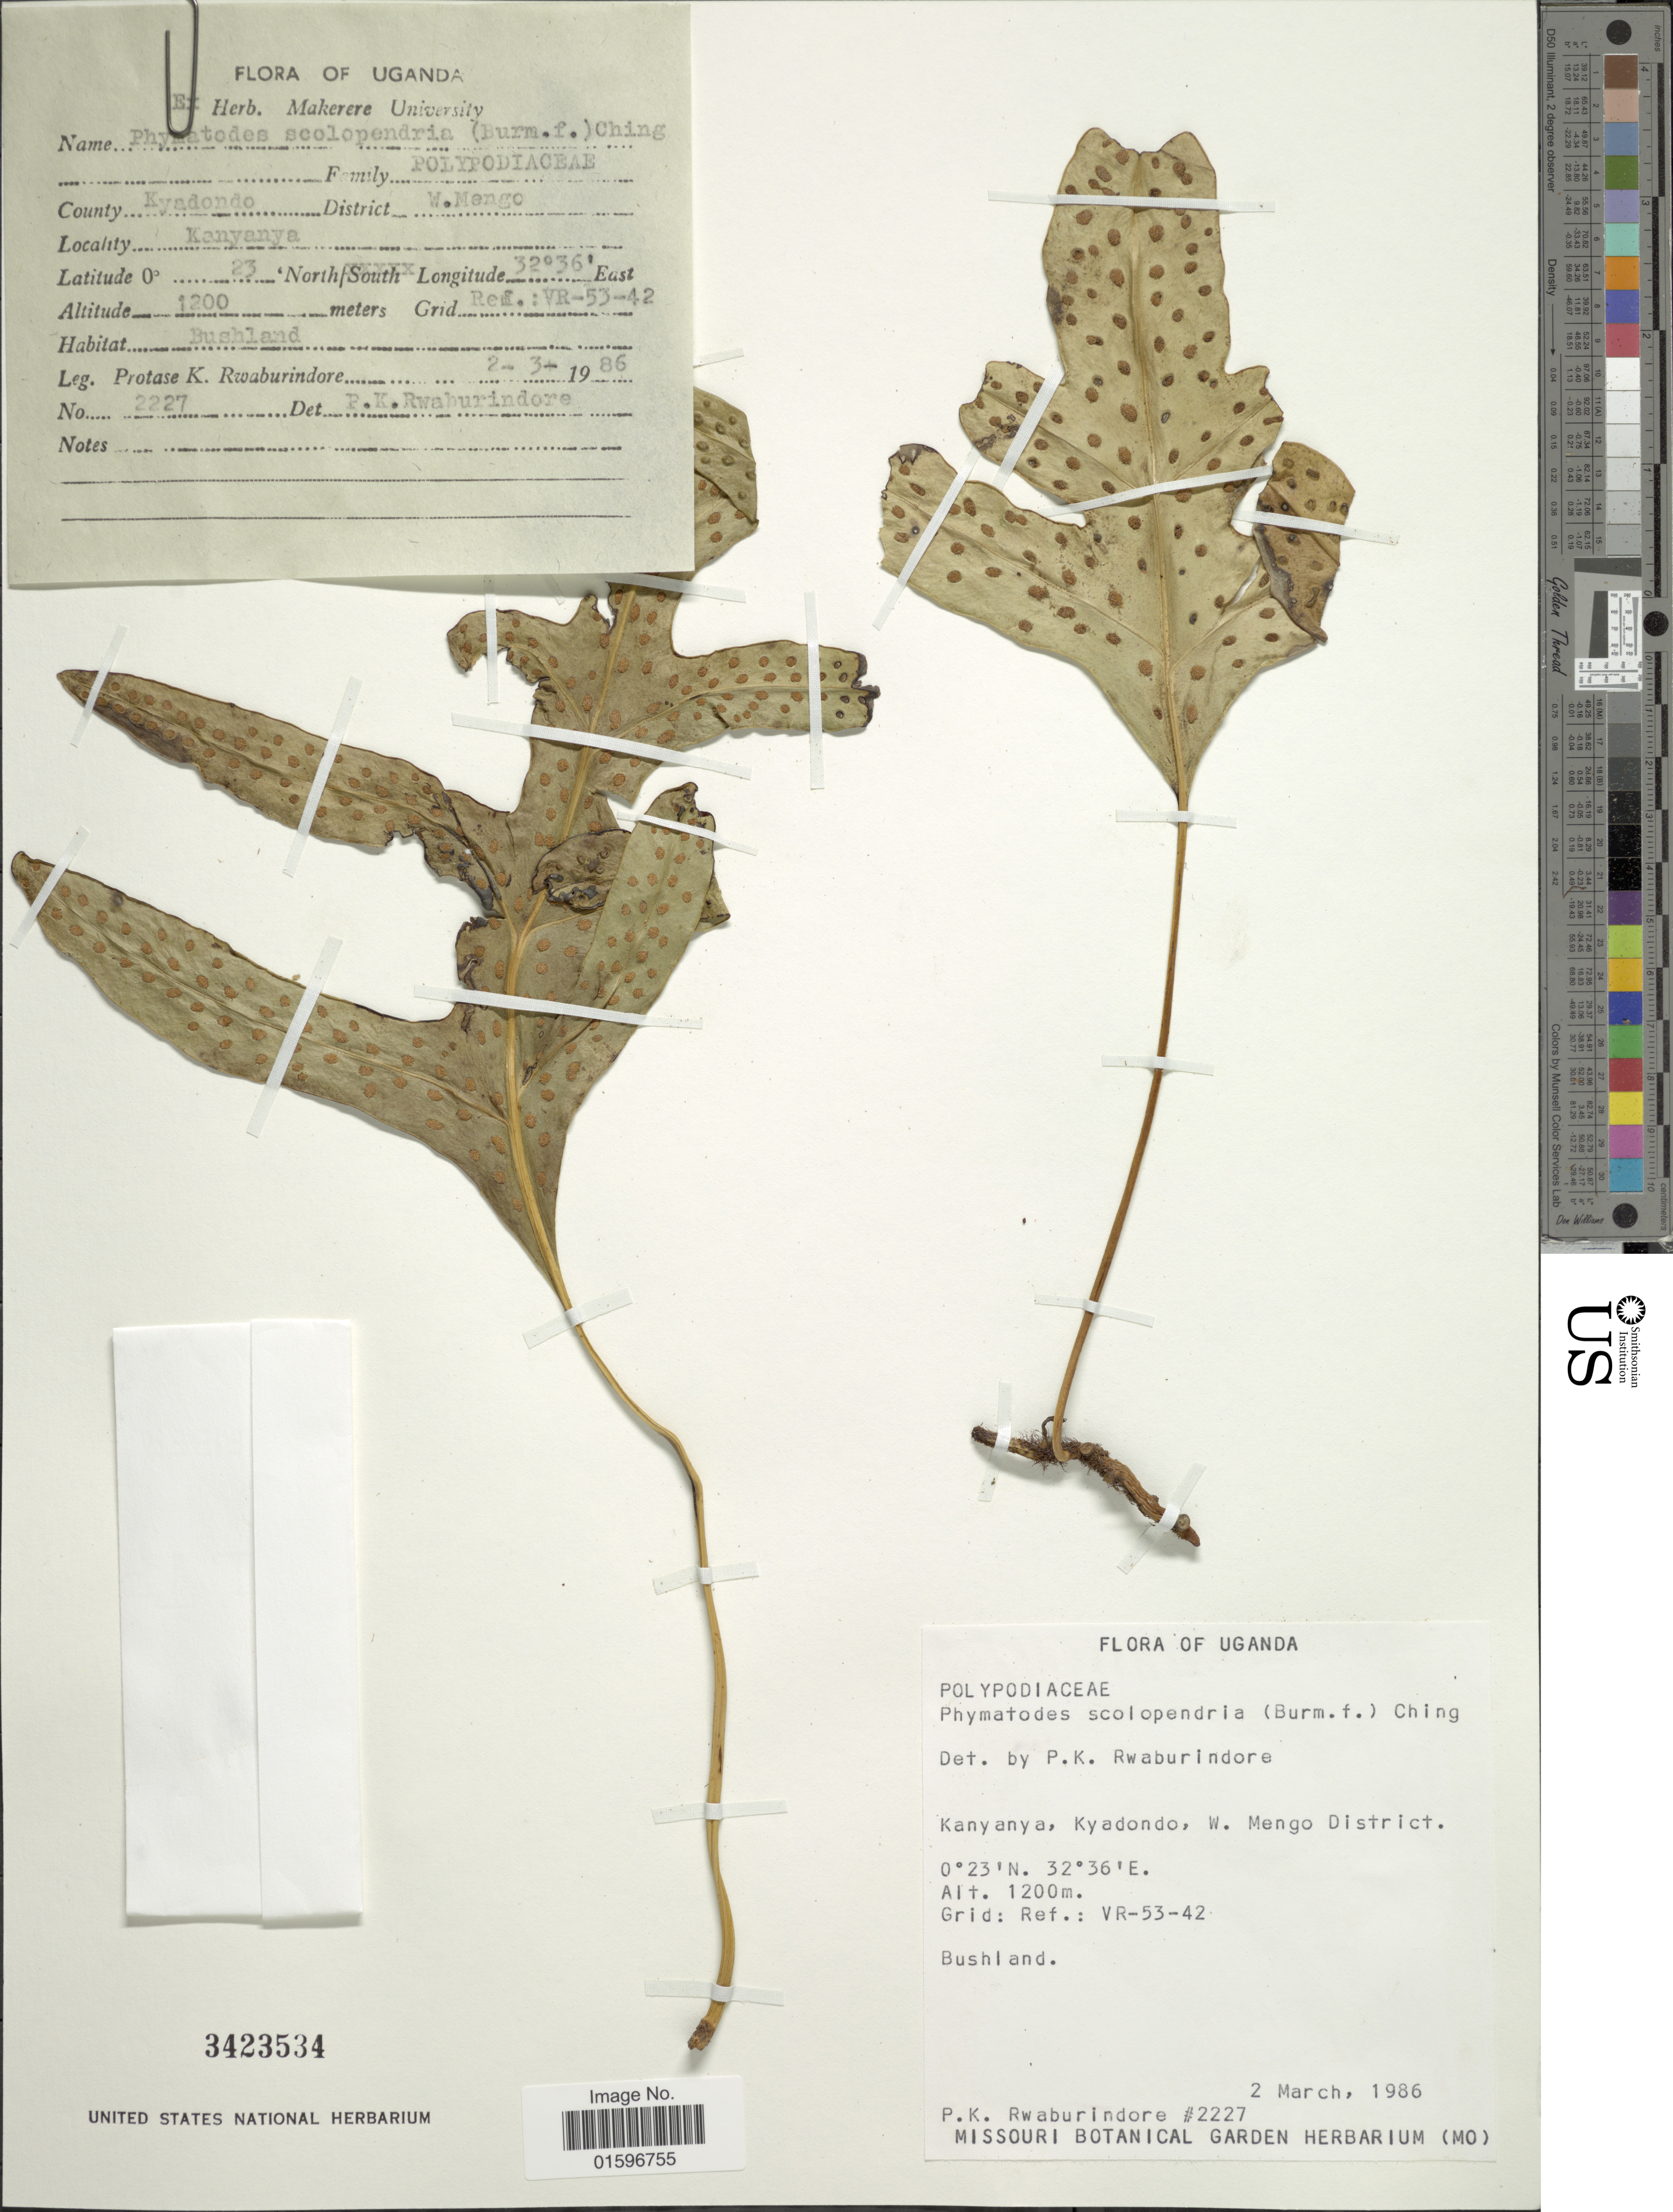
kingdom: Plantae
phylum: Tracheophyta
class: Polypodiopsida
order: Polypodiales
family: Polypodiaceae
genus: Polypodium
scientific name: Polypodium scolopendria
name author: Burm. f.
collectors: P. Rwaburindore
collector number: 2227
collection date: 1986-03-02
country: Uganda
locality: Uganda, Kanyanya, Kyadondo, W. Mengo District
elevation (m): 1200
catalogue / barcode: US 3423534